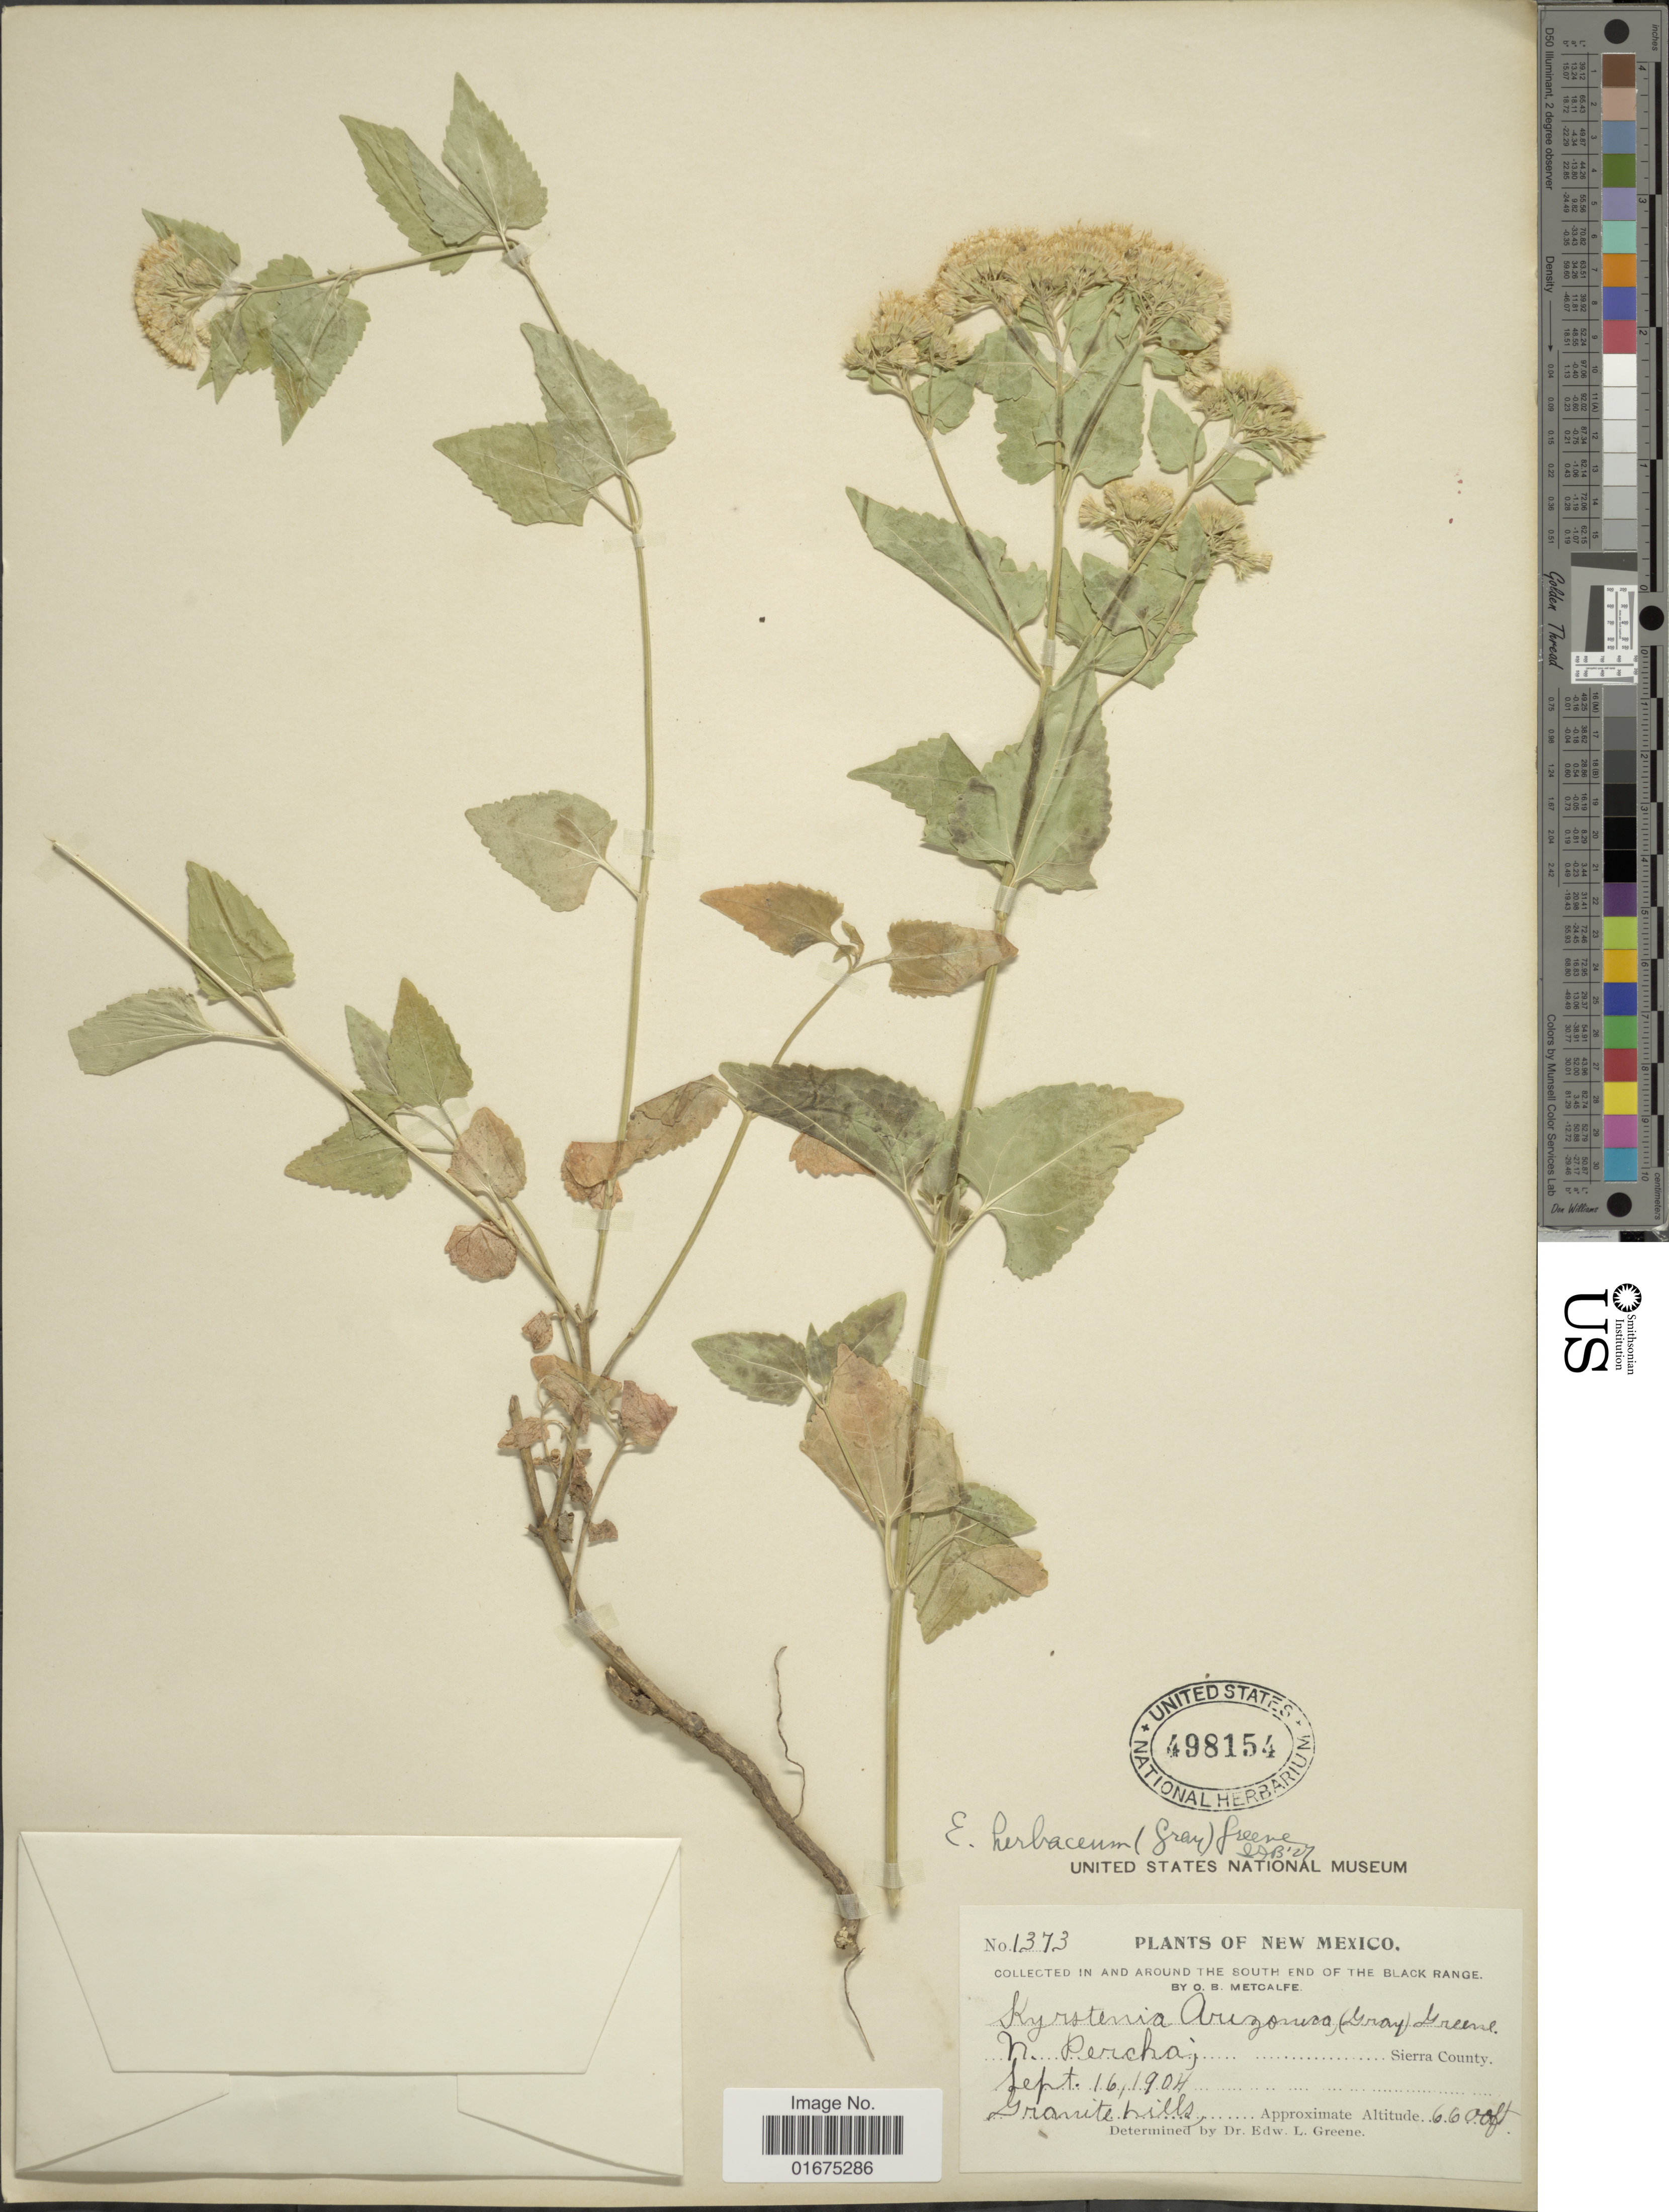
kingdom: Plantae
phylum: Tracheophyta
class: Magnoliopsida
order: Asterales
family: Asteraceae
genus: Ageratina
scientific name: Ageratina herbacea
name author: (A. Gray) R.M. King & H. Rob.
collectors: O. B. Metcalfe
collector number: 1373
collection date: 1904-09-16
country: United States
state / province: New Mexico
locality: In and around the south end of the Black Range, N. Percha, Sierra County, Granite hills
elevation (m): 2012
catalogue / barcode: US 498154